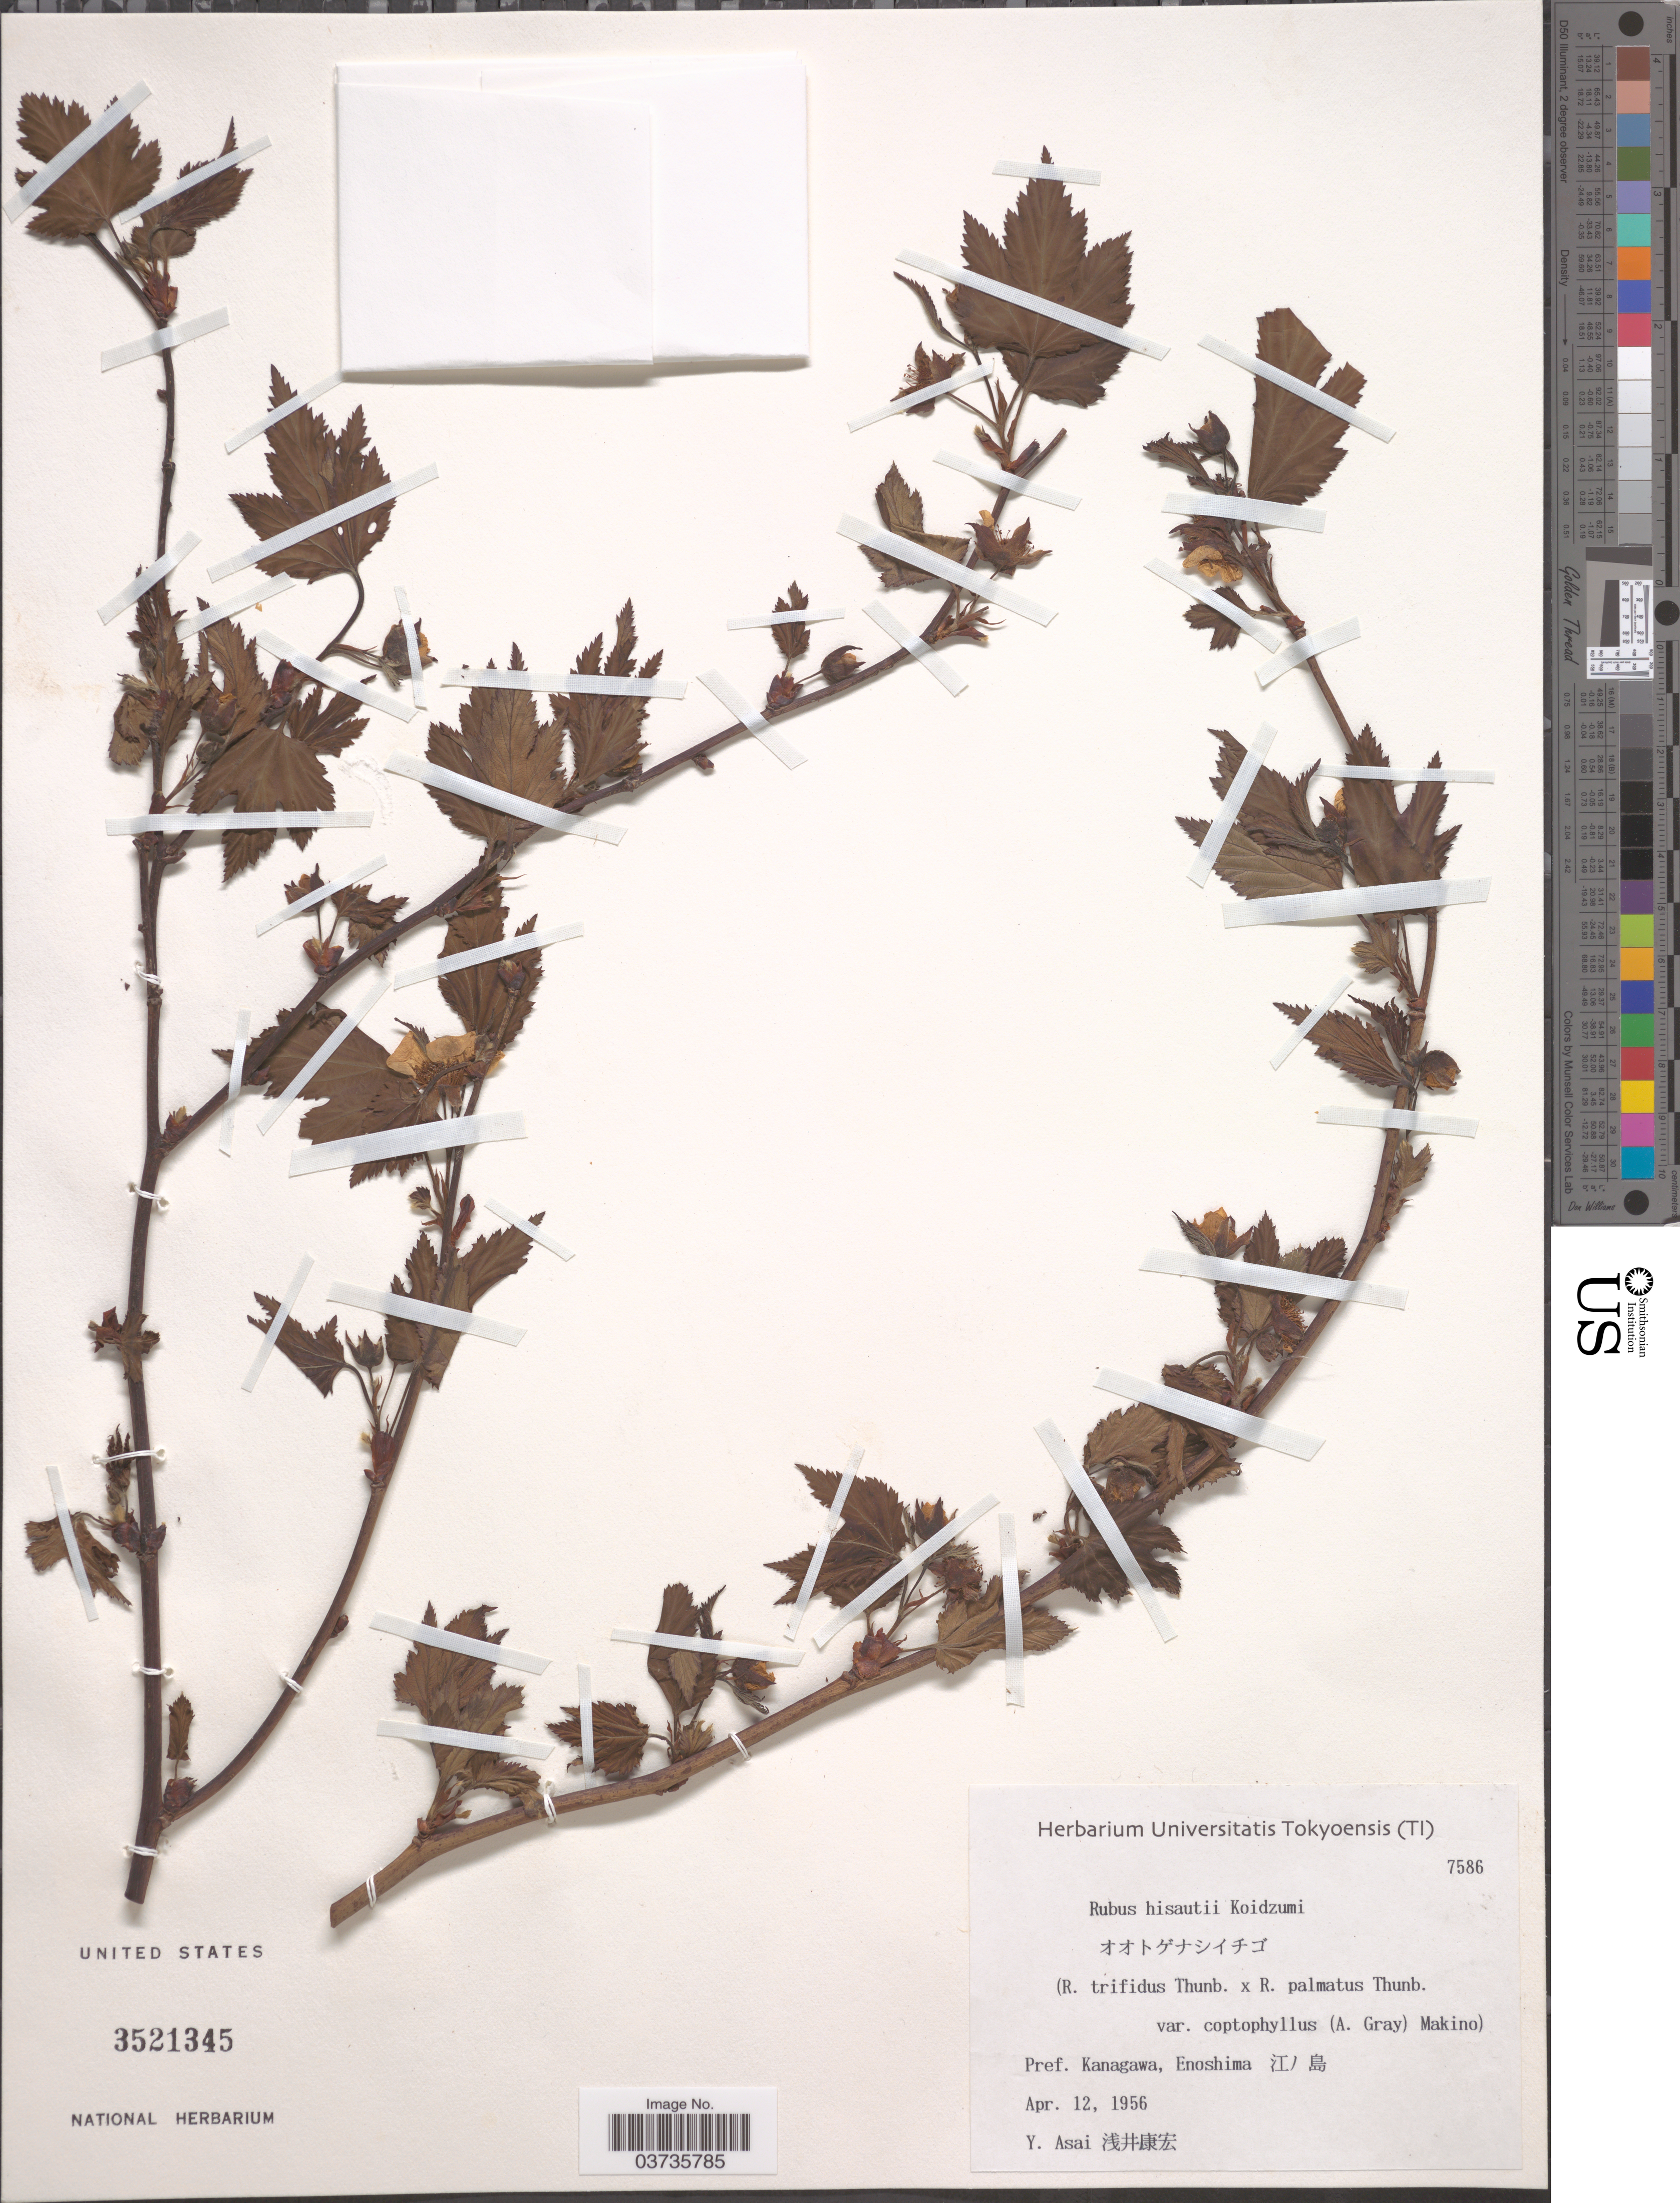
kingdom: Plantae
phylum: Tracheophyta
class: Magnoliopsida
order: Rosales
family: Rosaceae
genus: Rubus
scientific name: Rubus hisautsii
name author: Koidz. ex Hisauti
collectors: Y. Asai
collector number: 7586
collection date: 1956-04-12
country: Japan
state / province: Kanagawa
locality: Pref. Kanagawa, Enoshima X.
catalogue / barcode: US 3521345